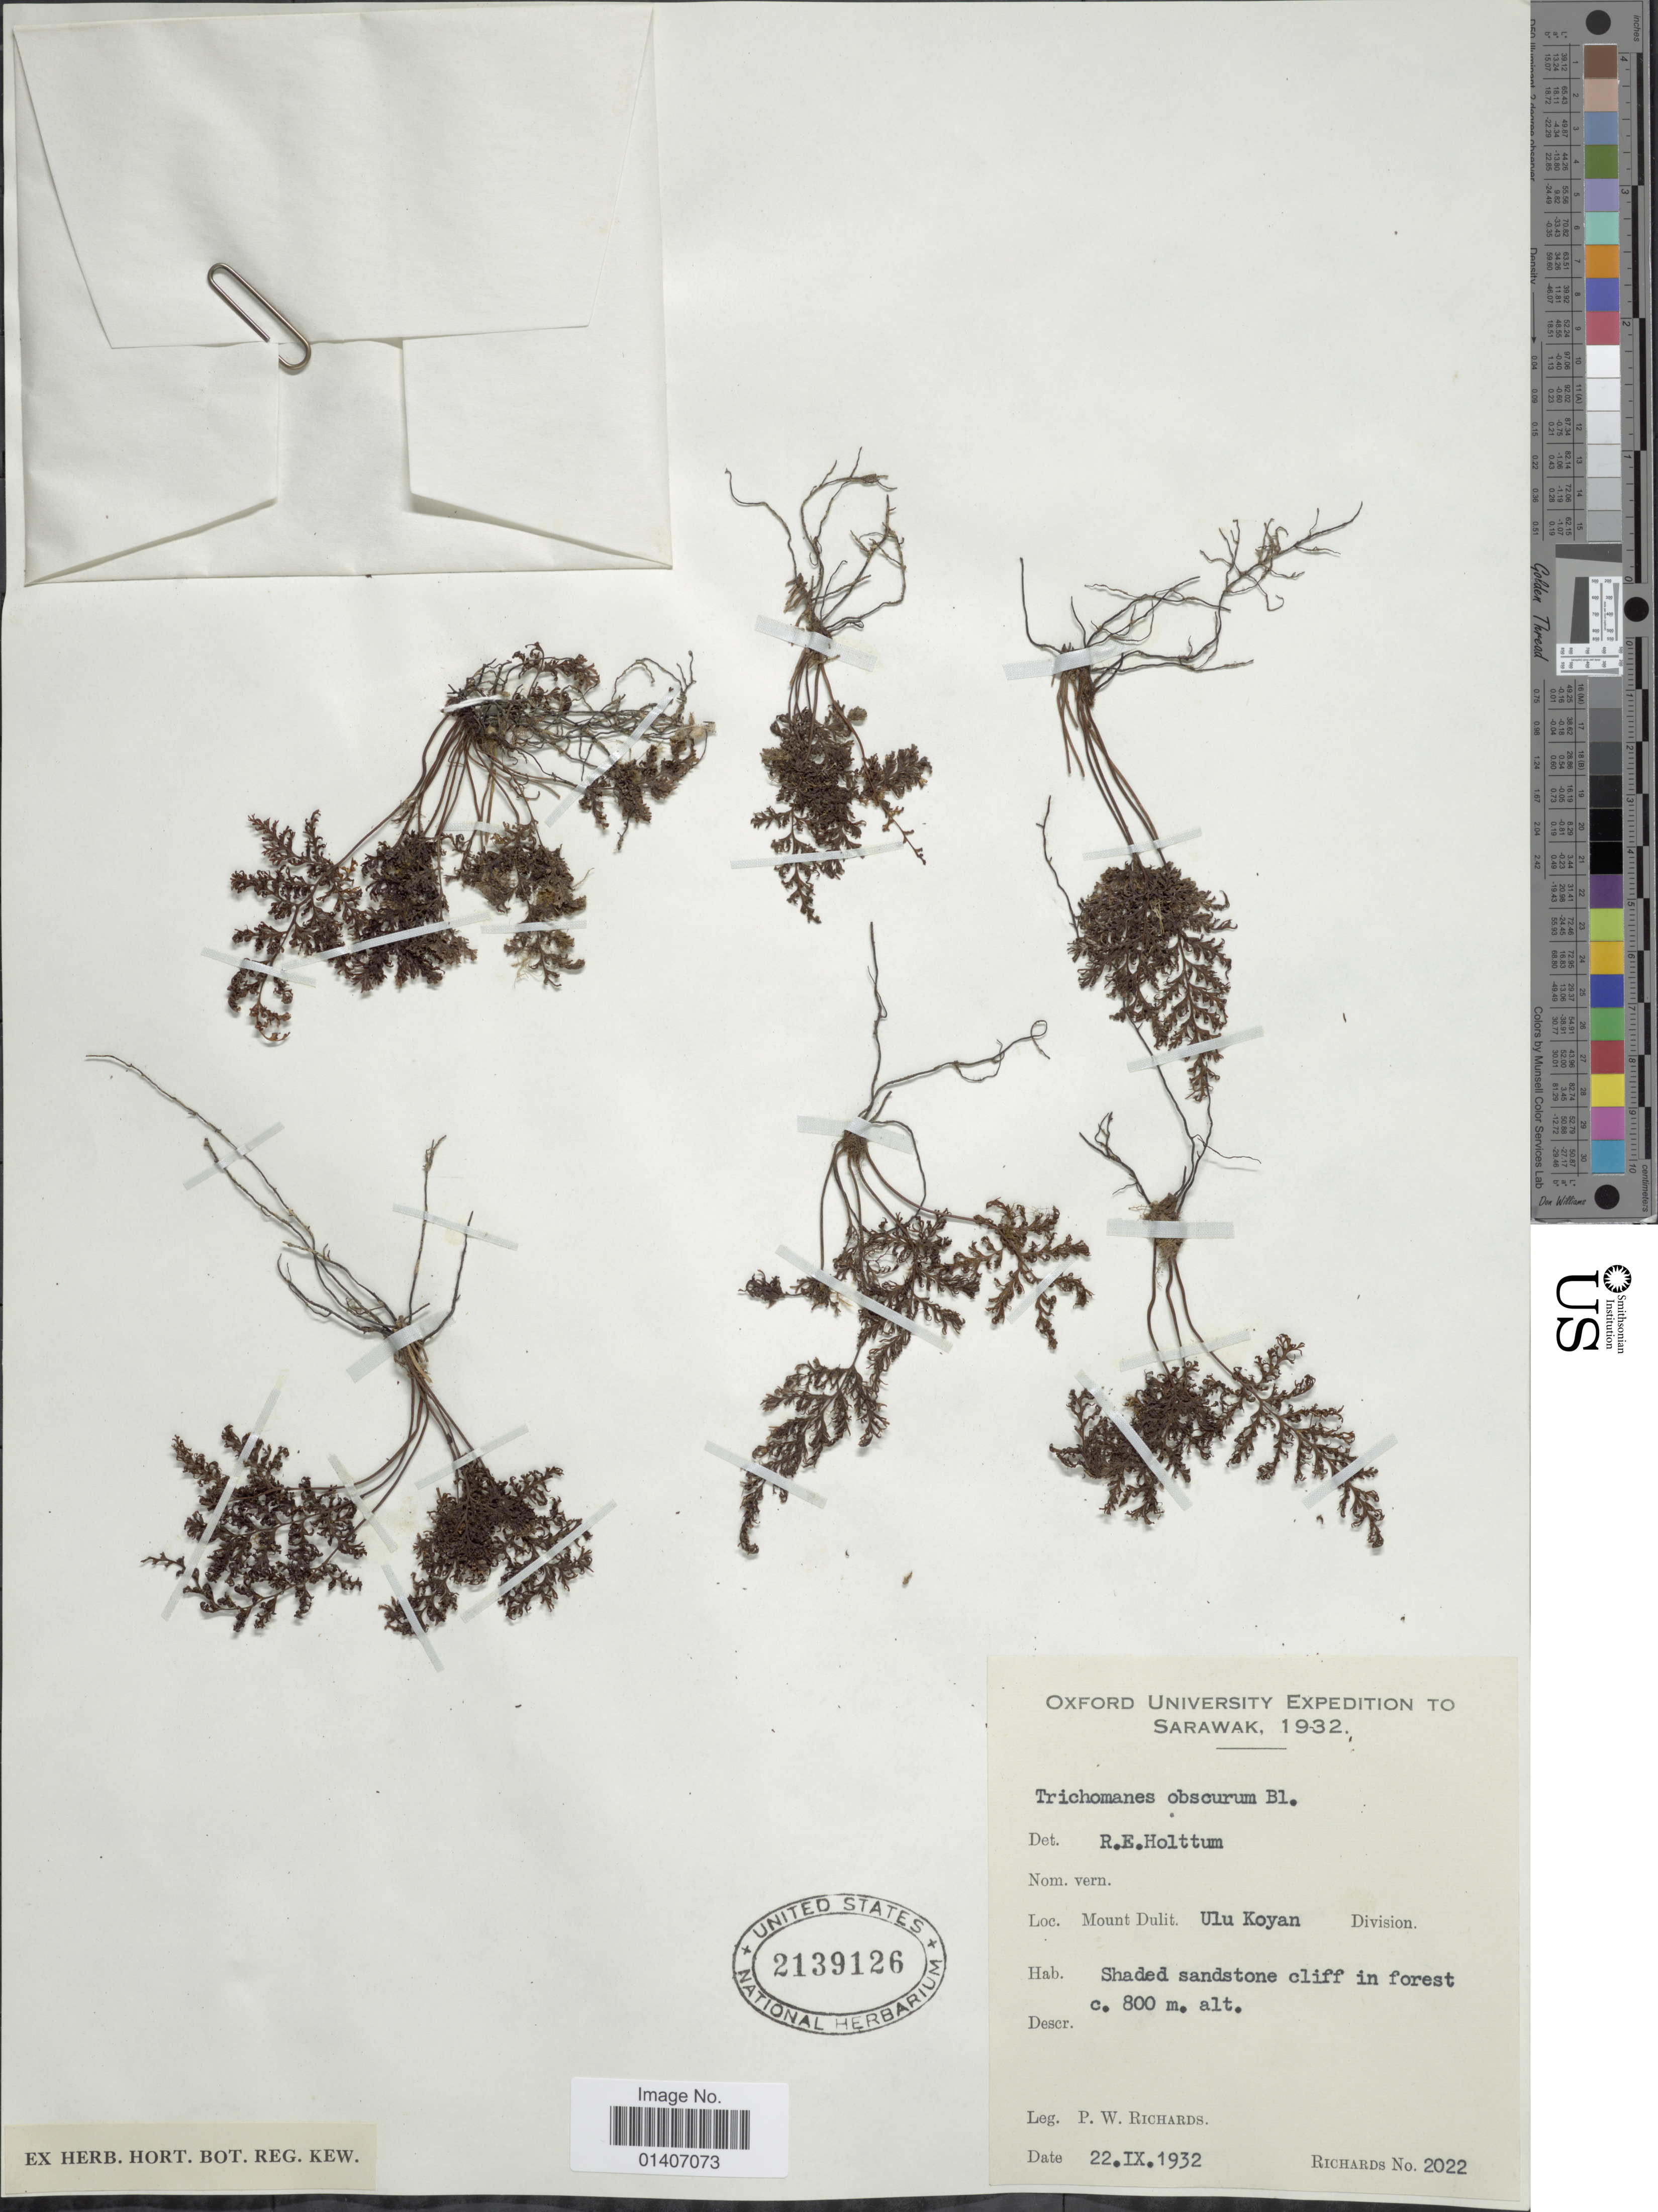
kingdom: Plantae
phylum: Tracheophyta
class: Polypodiopsida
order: Hymenophyllales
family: Hymenophyllaceae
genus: Abrodictyum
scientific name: Abrodictyum obscurum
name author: (Blume) Ebihara & K. Iwats.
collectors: P. Richards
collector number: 2022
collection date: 1932-09-22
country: Malaysia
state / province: Sarawak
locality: Sarawak, Mount Dulit, Ulu Koyan Division, shaded sandston cliff in forest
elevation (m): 800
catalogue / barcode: US 2139126